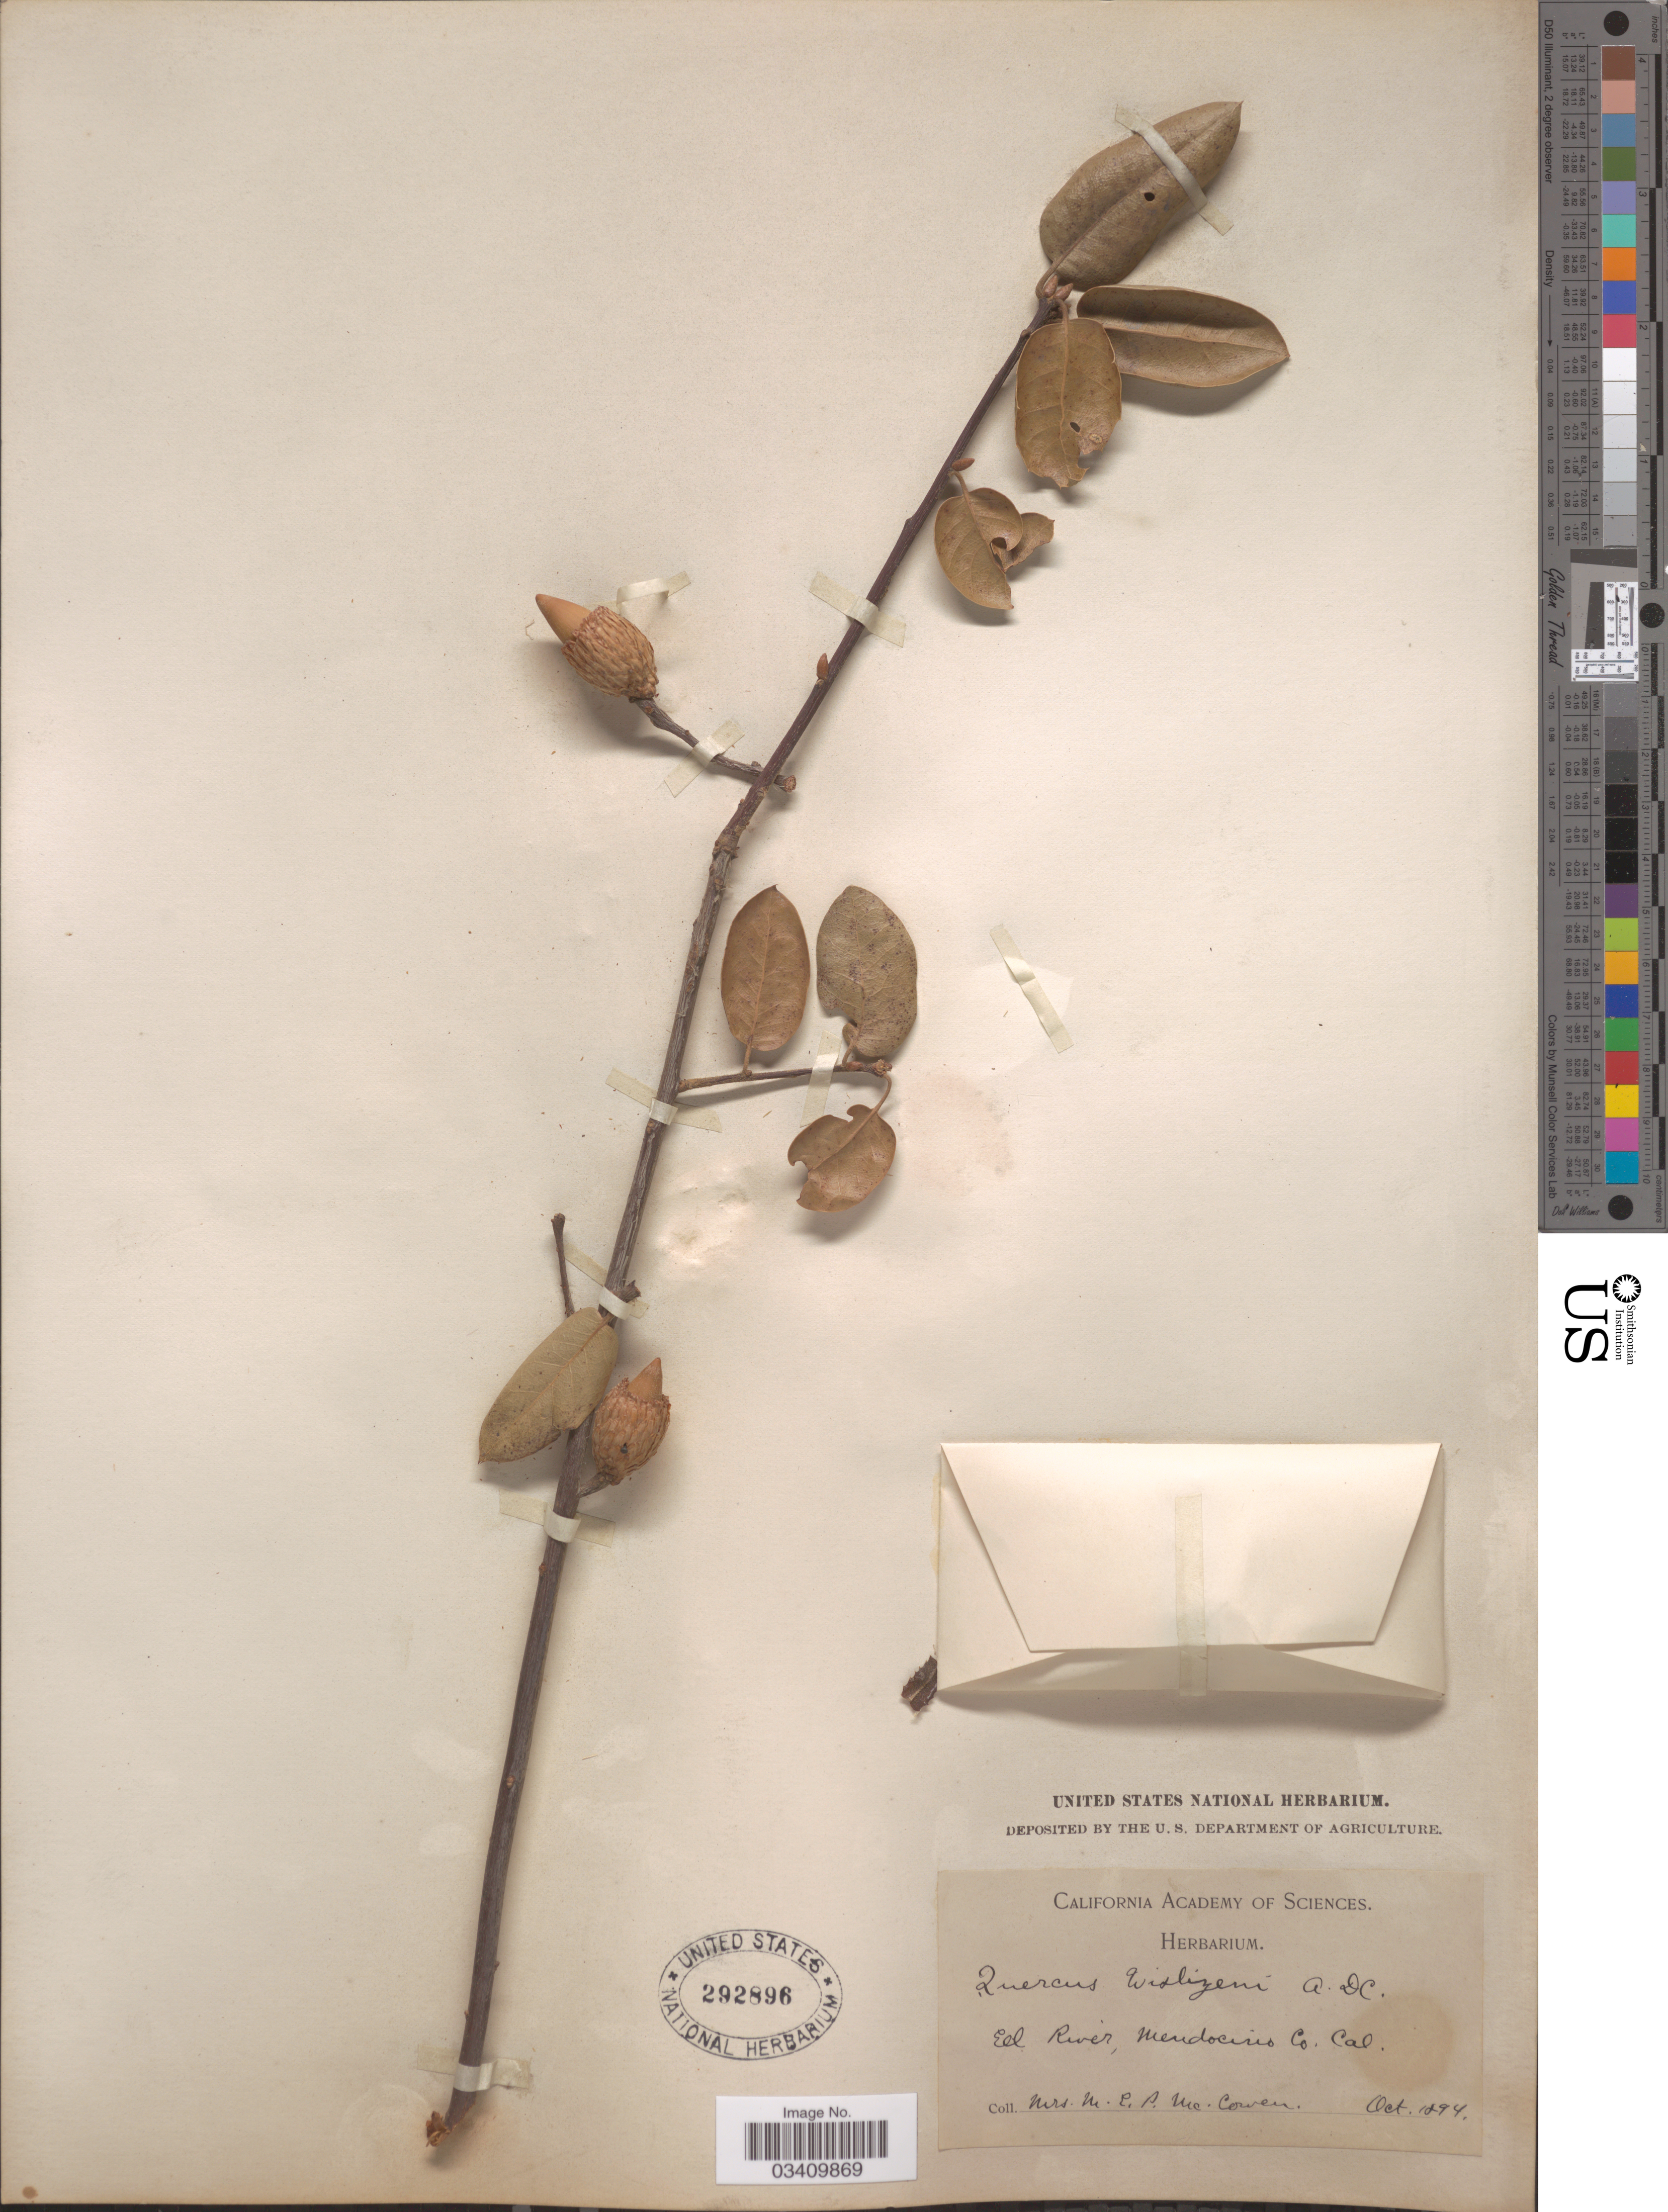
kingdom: Plantae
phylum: Tracheophyta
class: Magnoliopsida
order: Fagales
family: Fagaceae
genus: Quercus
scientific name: Quercus wislizeni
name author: A. DC.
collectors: M. McCowen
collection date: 1894-10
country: United States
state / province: California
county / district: Mendocino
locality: Eel River, Mendocino Co.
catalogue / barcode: US 292896